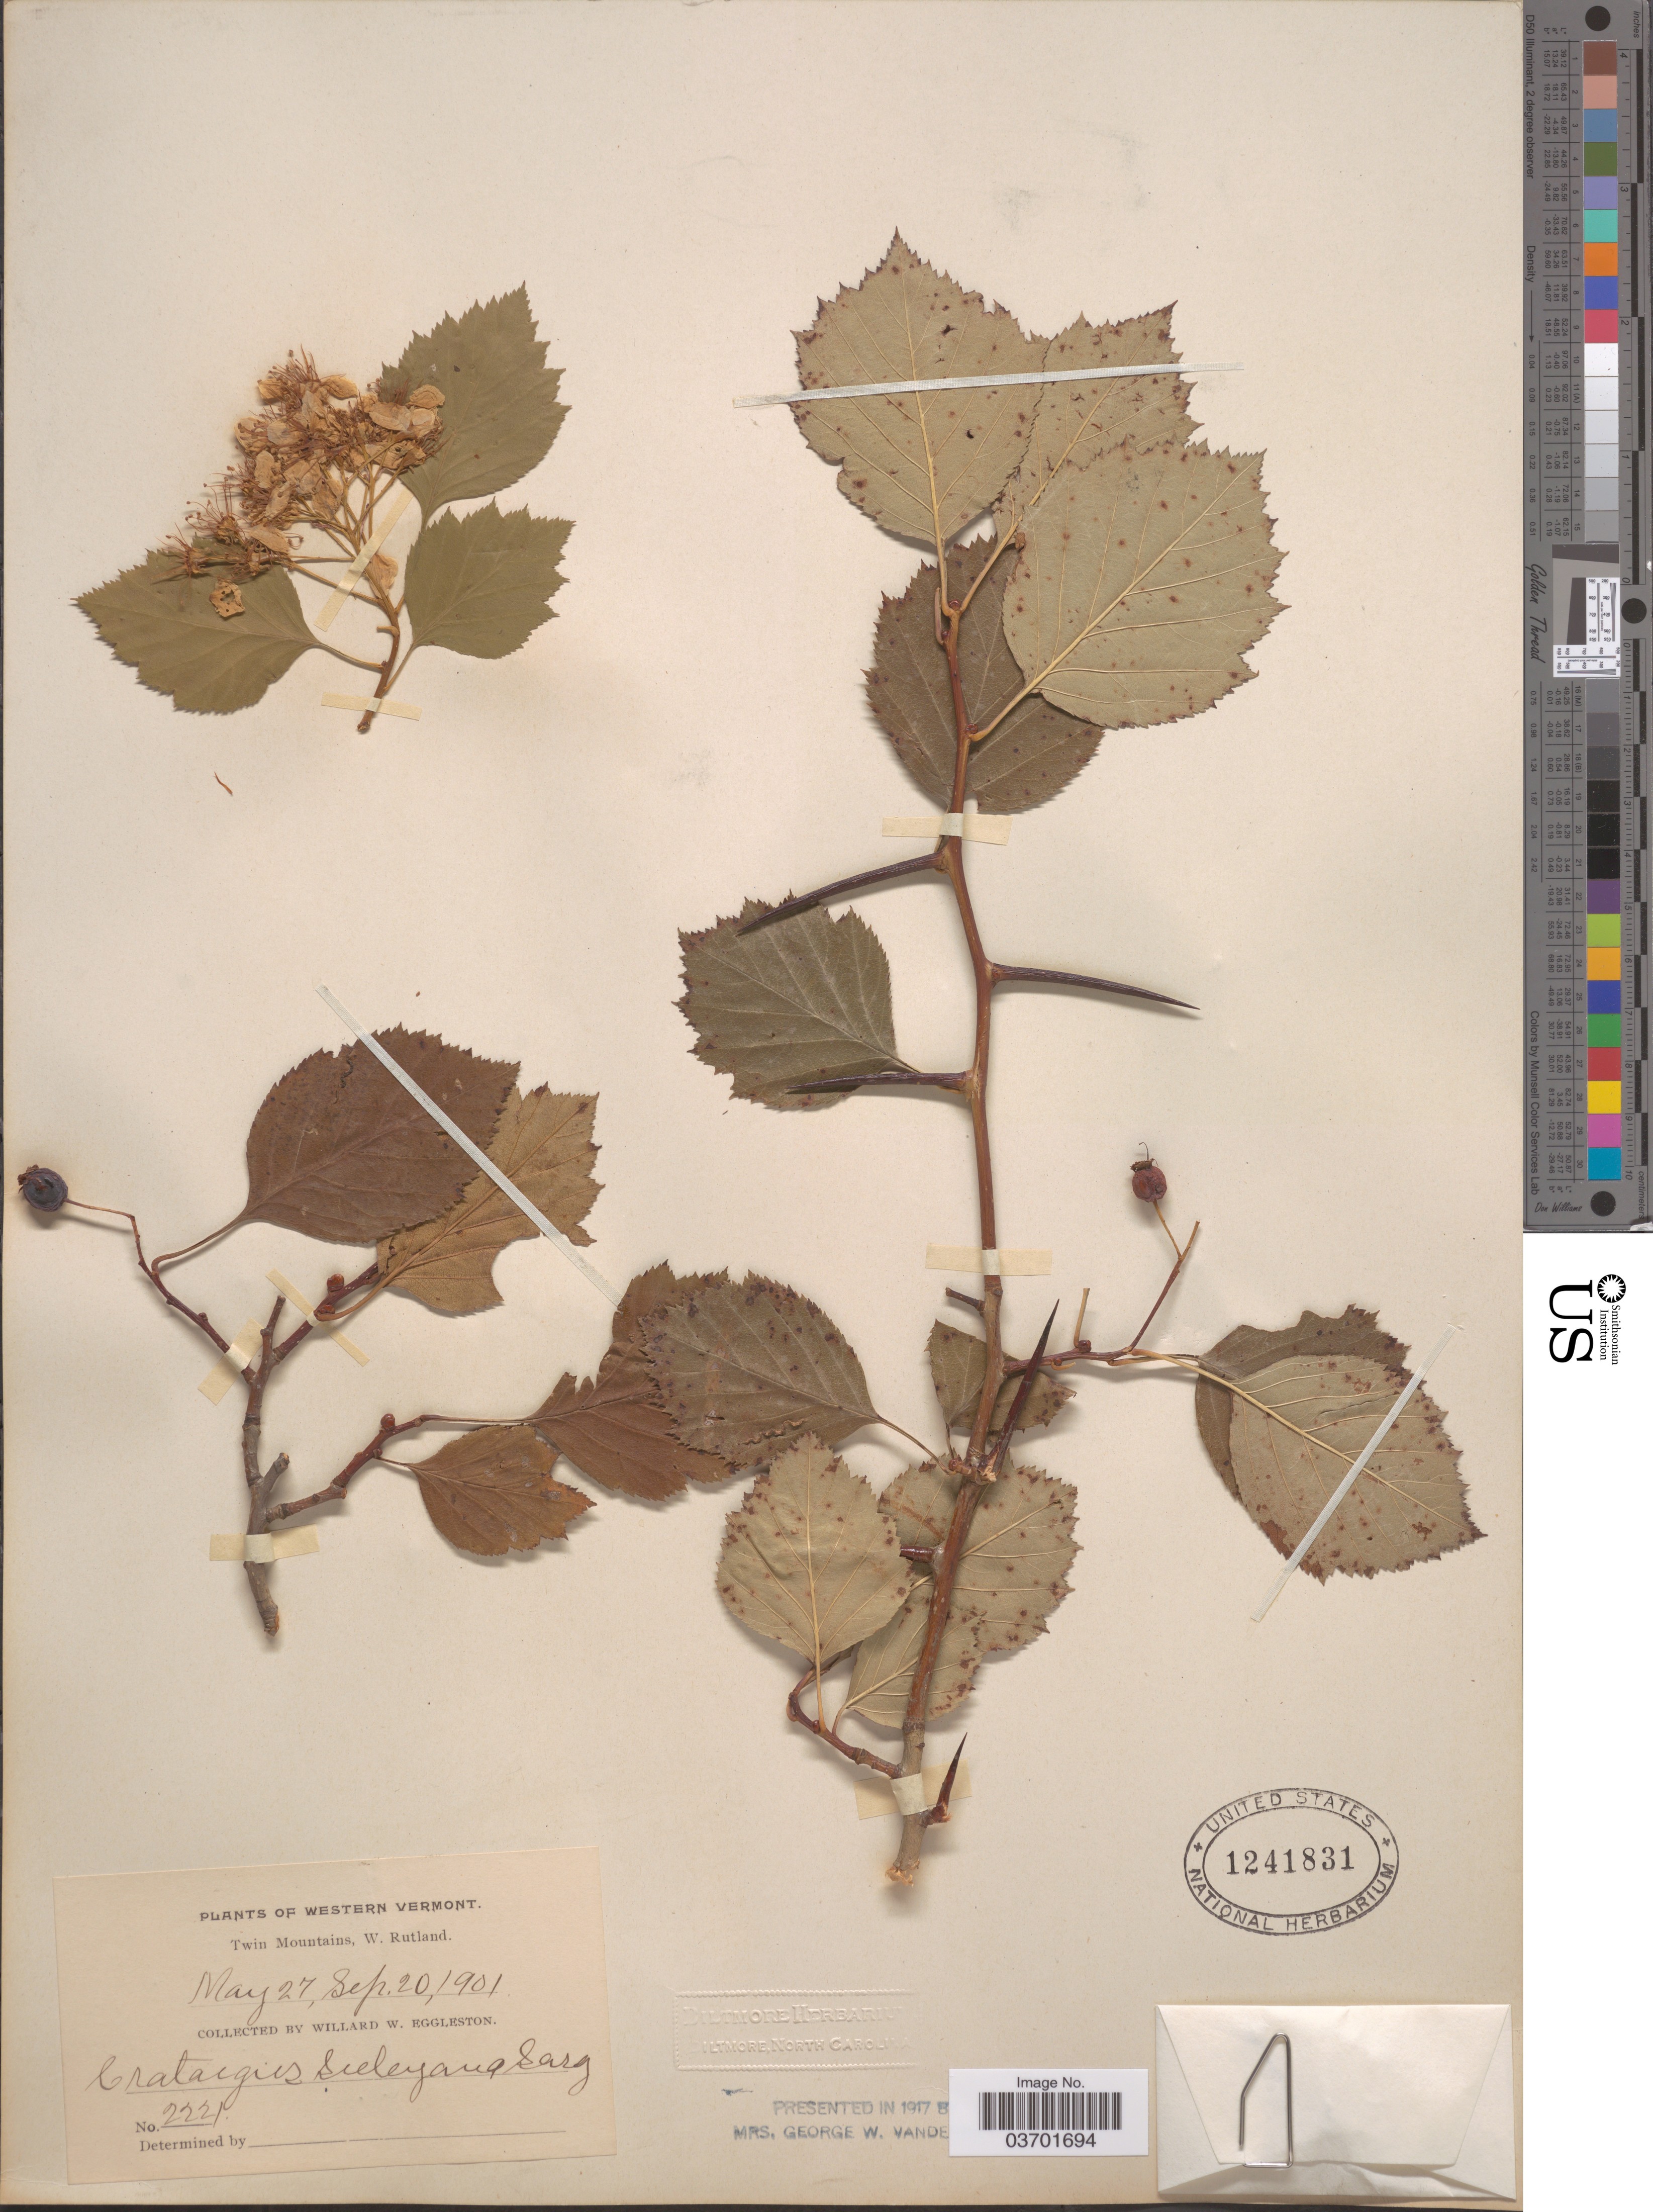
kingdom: Plantae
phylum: Tracheophyta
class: Magnoliopsida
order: Rosales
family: Rosaceae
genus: Crataegus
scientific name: Crataegus scabrida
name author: Sarg.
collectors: W. W. Eggleston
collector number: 2221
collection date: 1901-05-27/1901-09-20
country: United States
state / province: Vermont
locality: Western Vermont. Twin Mountains, W. Rutland.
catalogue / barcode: US 1241831